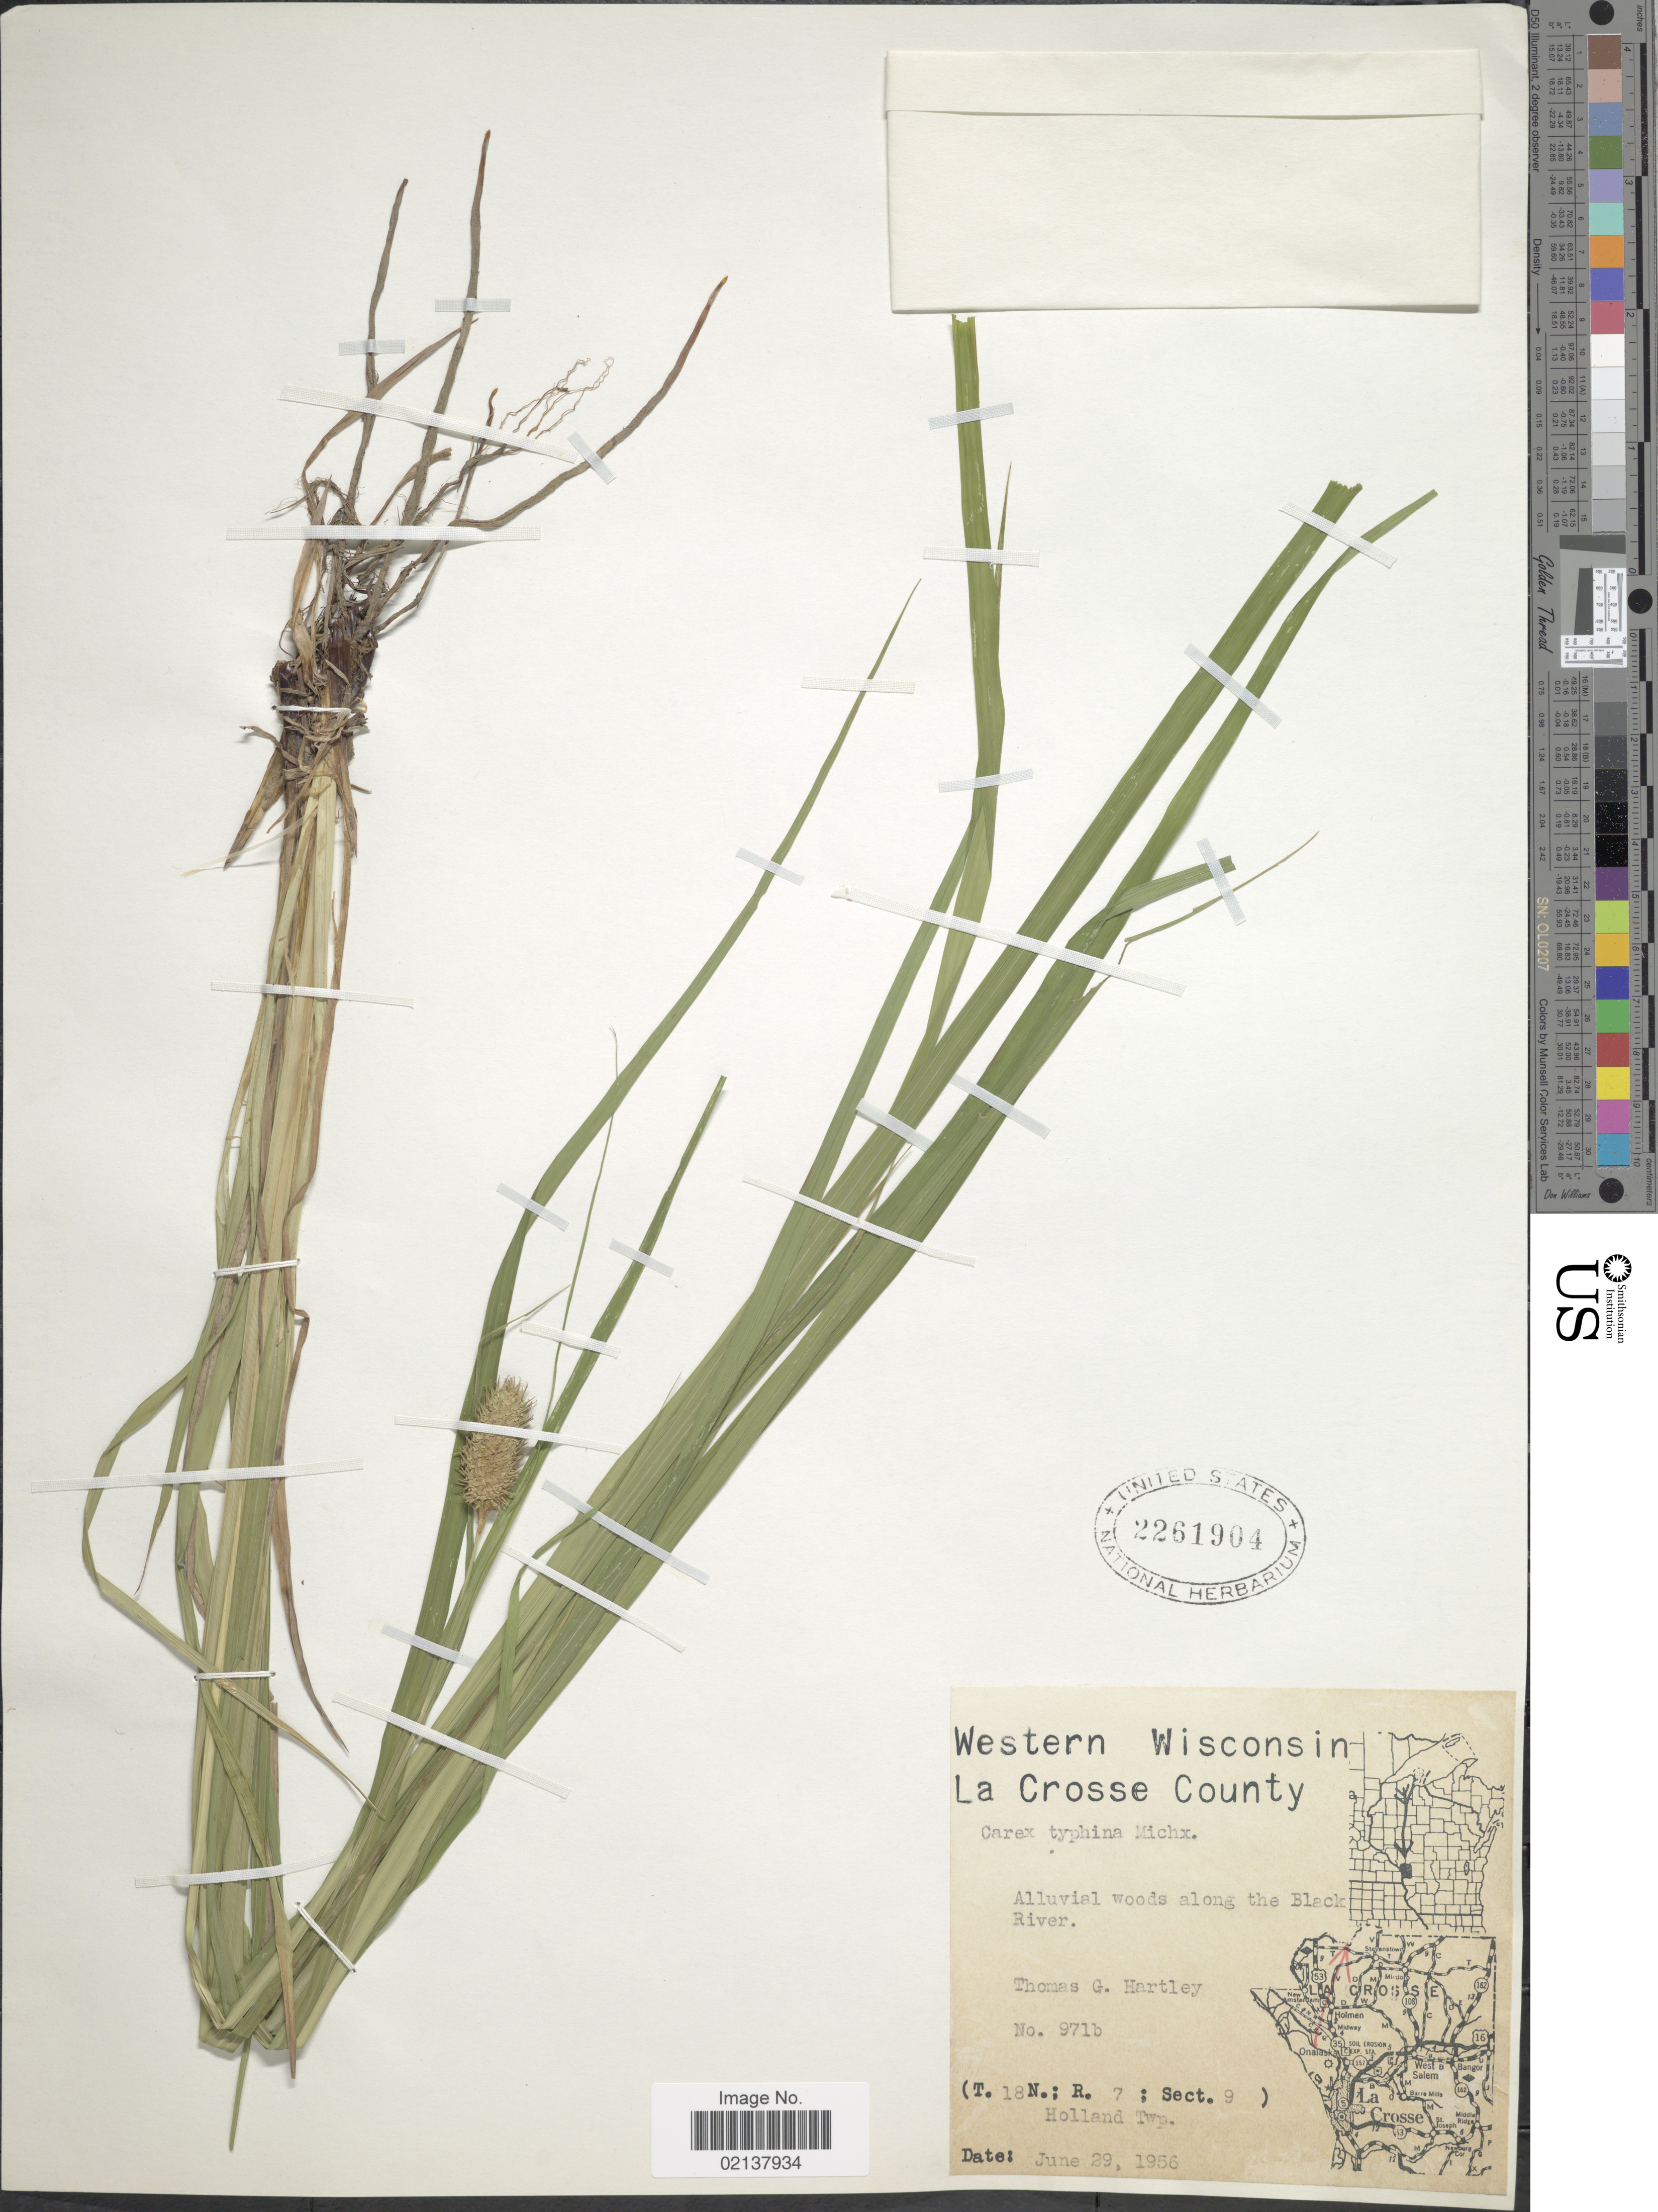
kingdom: Plantae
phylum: Tracheophyta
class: Liliopsida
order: Poales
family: Cyperaceae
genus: Carex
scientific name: Carex typhina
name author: Michx.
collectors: T. G. Hartley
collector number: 971b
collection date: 1956-06-29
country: United States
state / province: Wisconsin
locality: Western Wisconsin, La Crosse County, Alluvial Woods along the Black River. (T.88N.; R.7; Sect. 9). Holland Twp.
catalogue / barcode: US 2261904